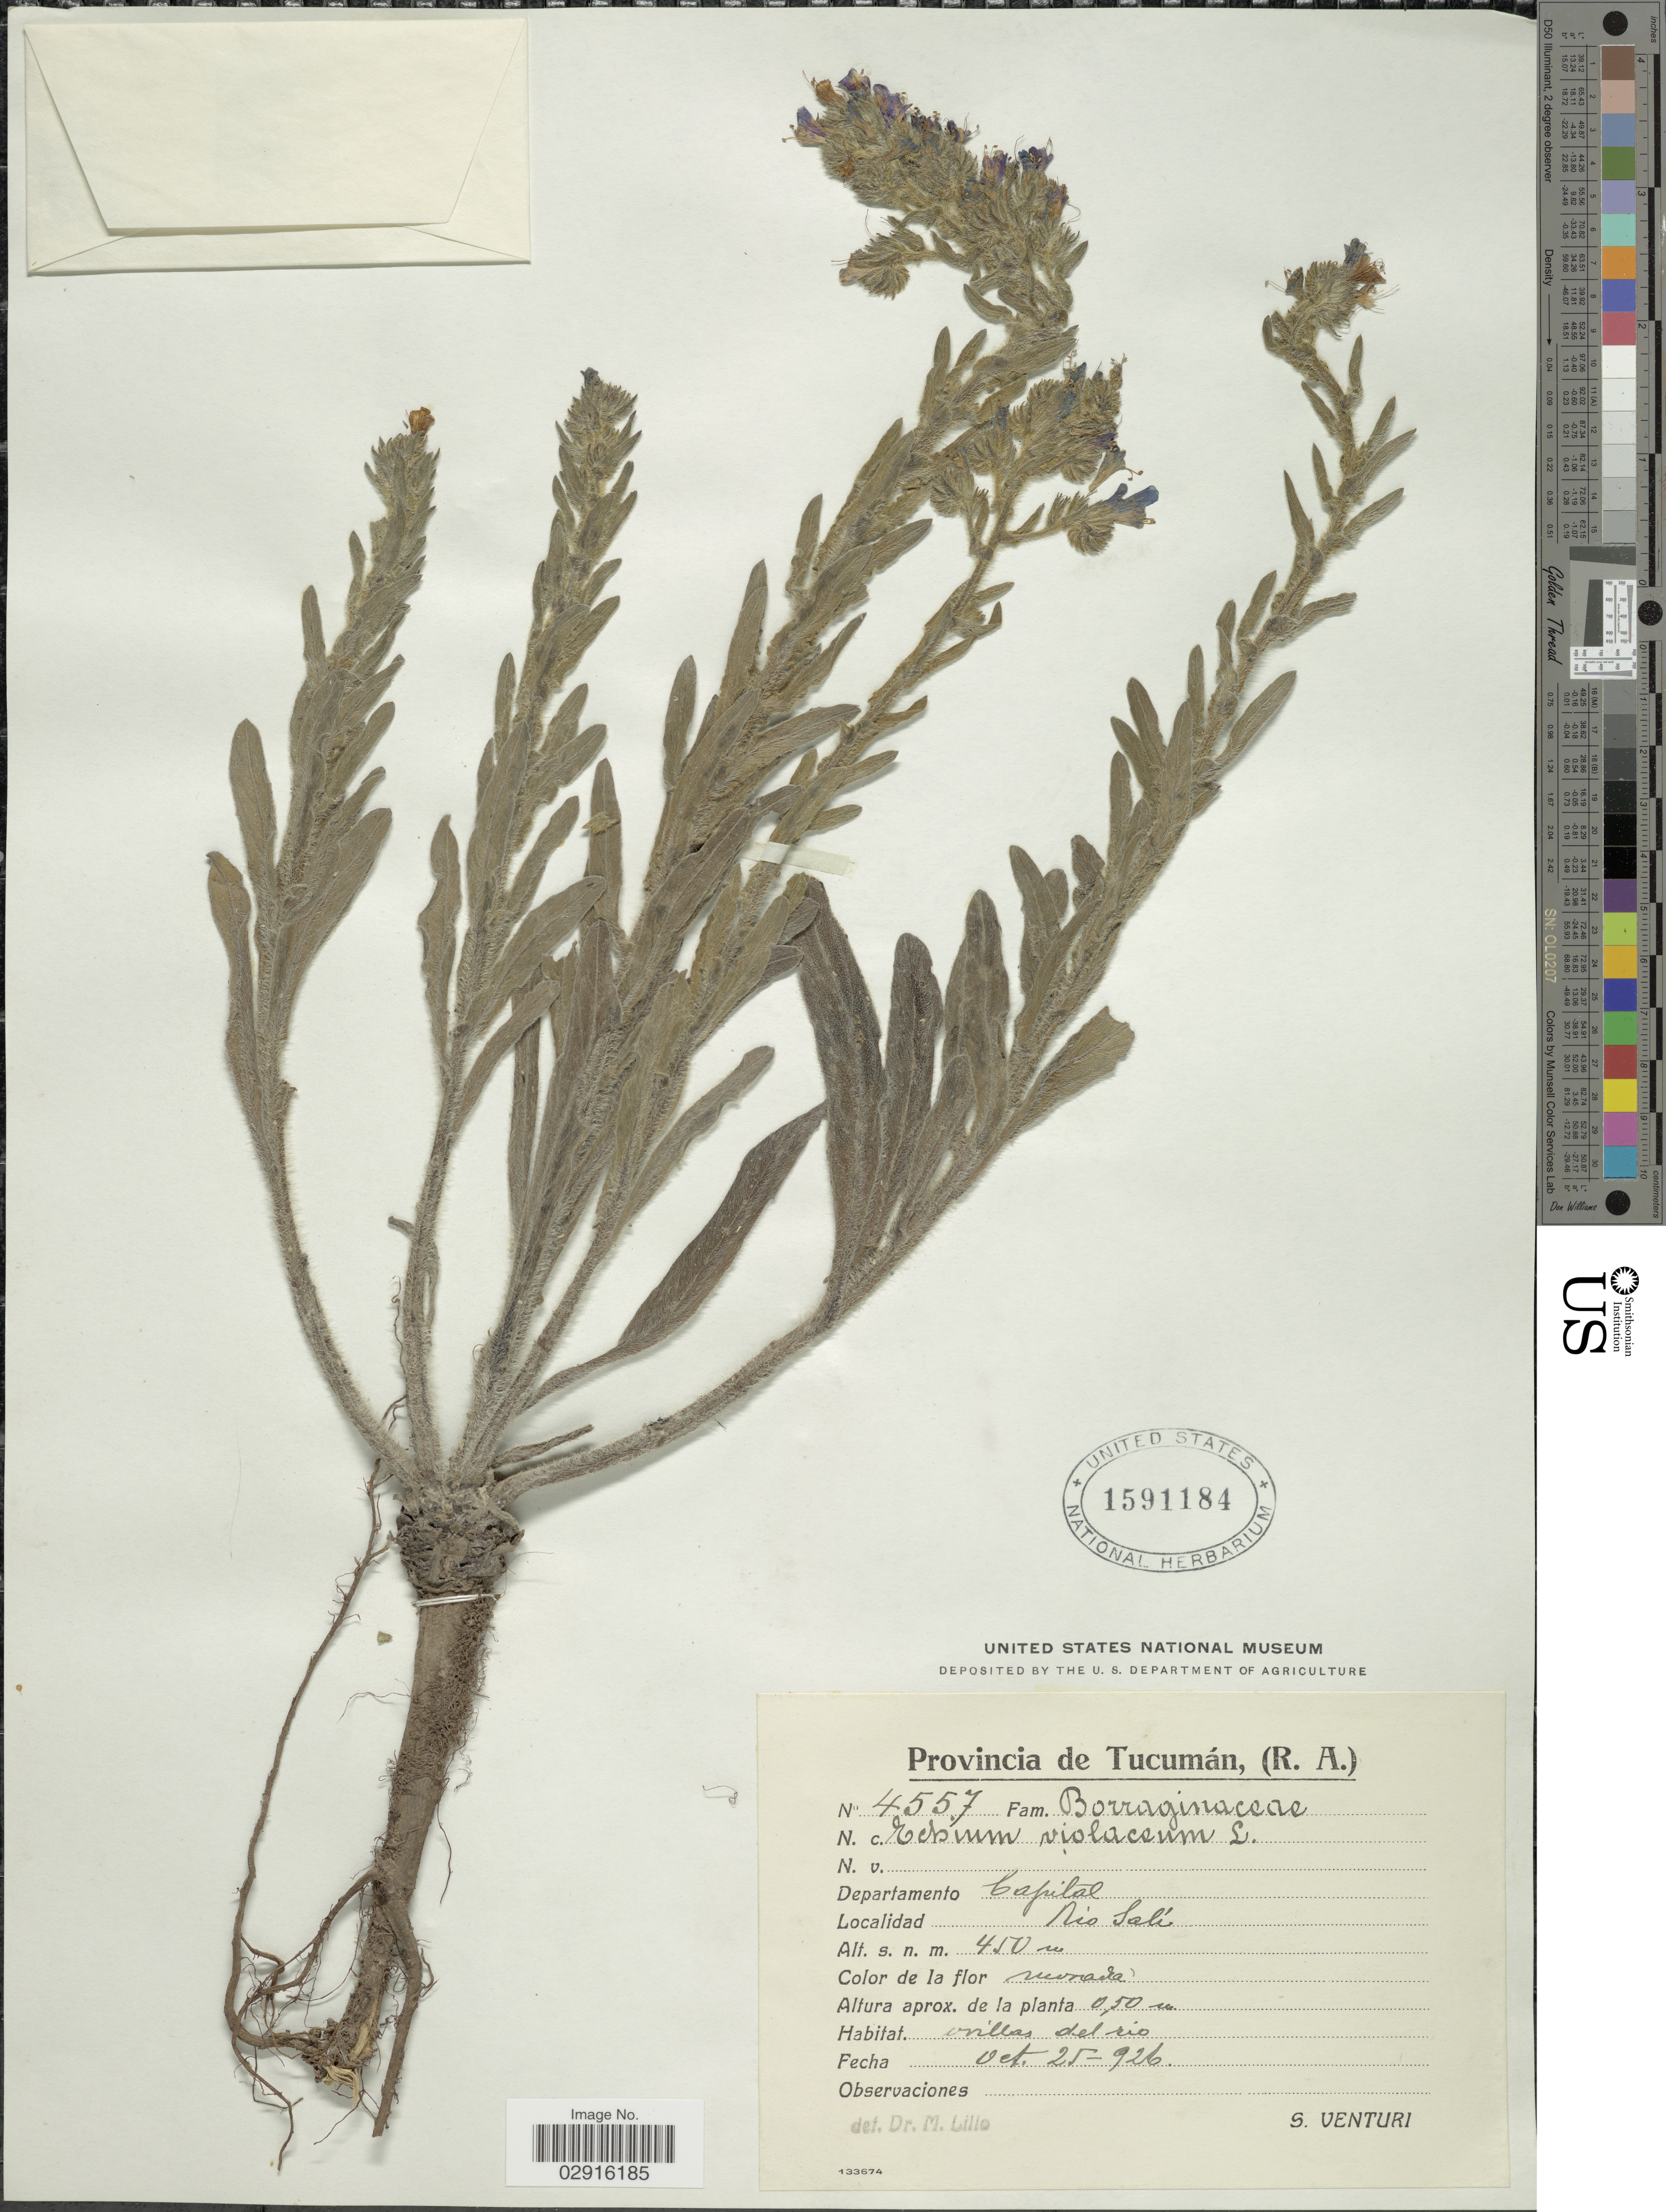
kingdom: Plantae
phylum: Tracheophyta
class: Magnoliopsida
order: Boraginales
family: Boraginaceae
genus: Echium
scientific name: Echium violaceum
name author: L.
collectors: S. Venturi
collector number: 4557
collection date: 1926-10-25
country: Argentina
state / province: Tucuman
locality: (R.A.). Departamento Capital. Rio Salí. Orillas del rio.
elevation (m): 450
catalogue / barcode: US 1591184